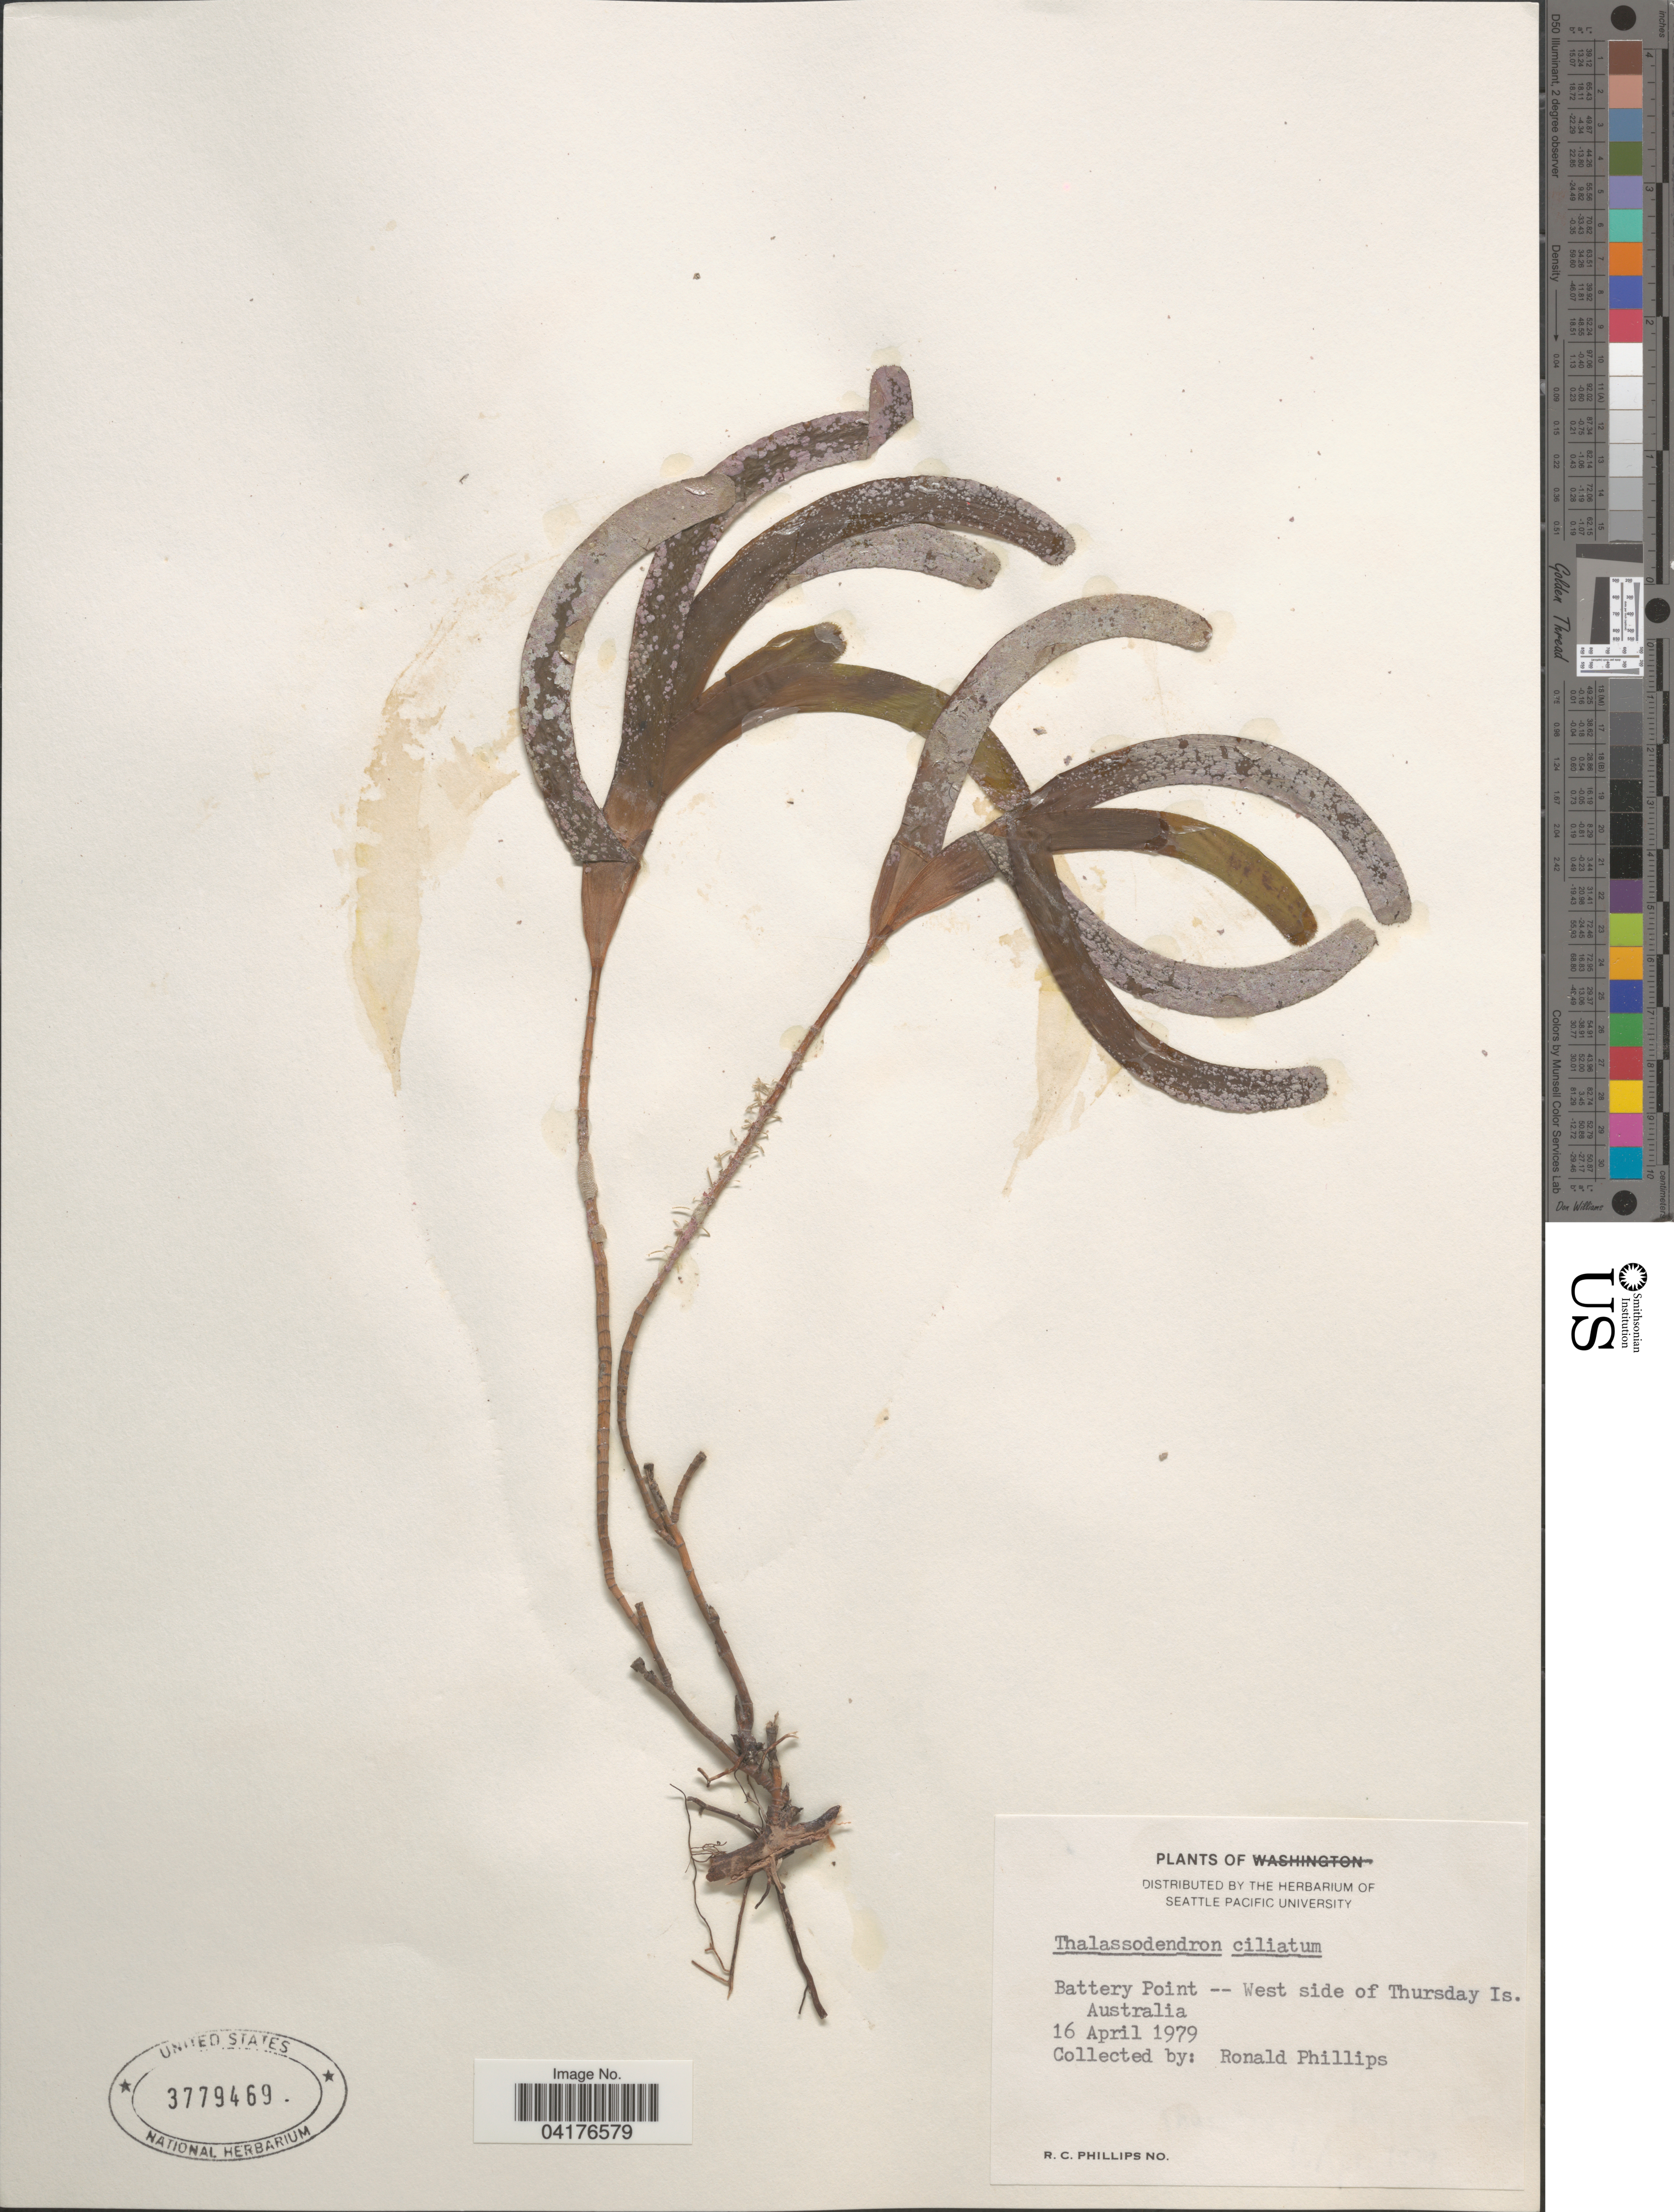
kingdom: Plantae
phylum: Tracheophyta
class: Liliopsida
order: Alismatales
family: Cymodoceaceae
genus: Thalassodendron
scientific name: Thalassodendron ciliatum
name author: (Forssk.) Hartog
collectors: R. C. Phillips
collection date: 1979-04-16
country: Australia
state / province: Queensland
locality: Battery Point -- West side of Thursday Is.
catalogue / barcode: US 3779469